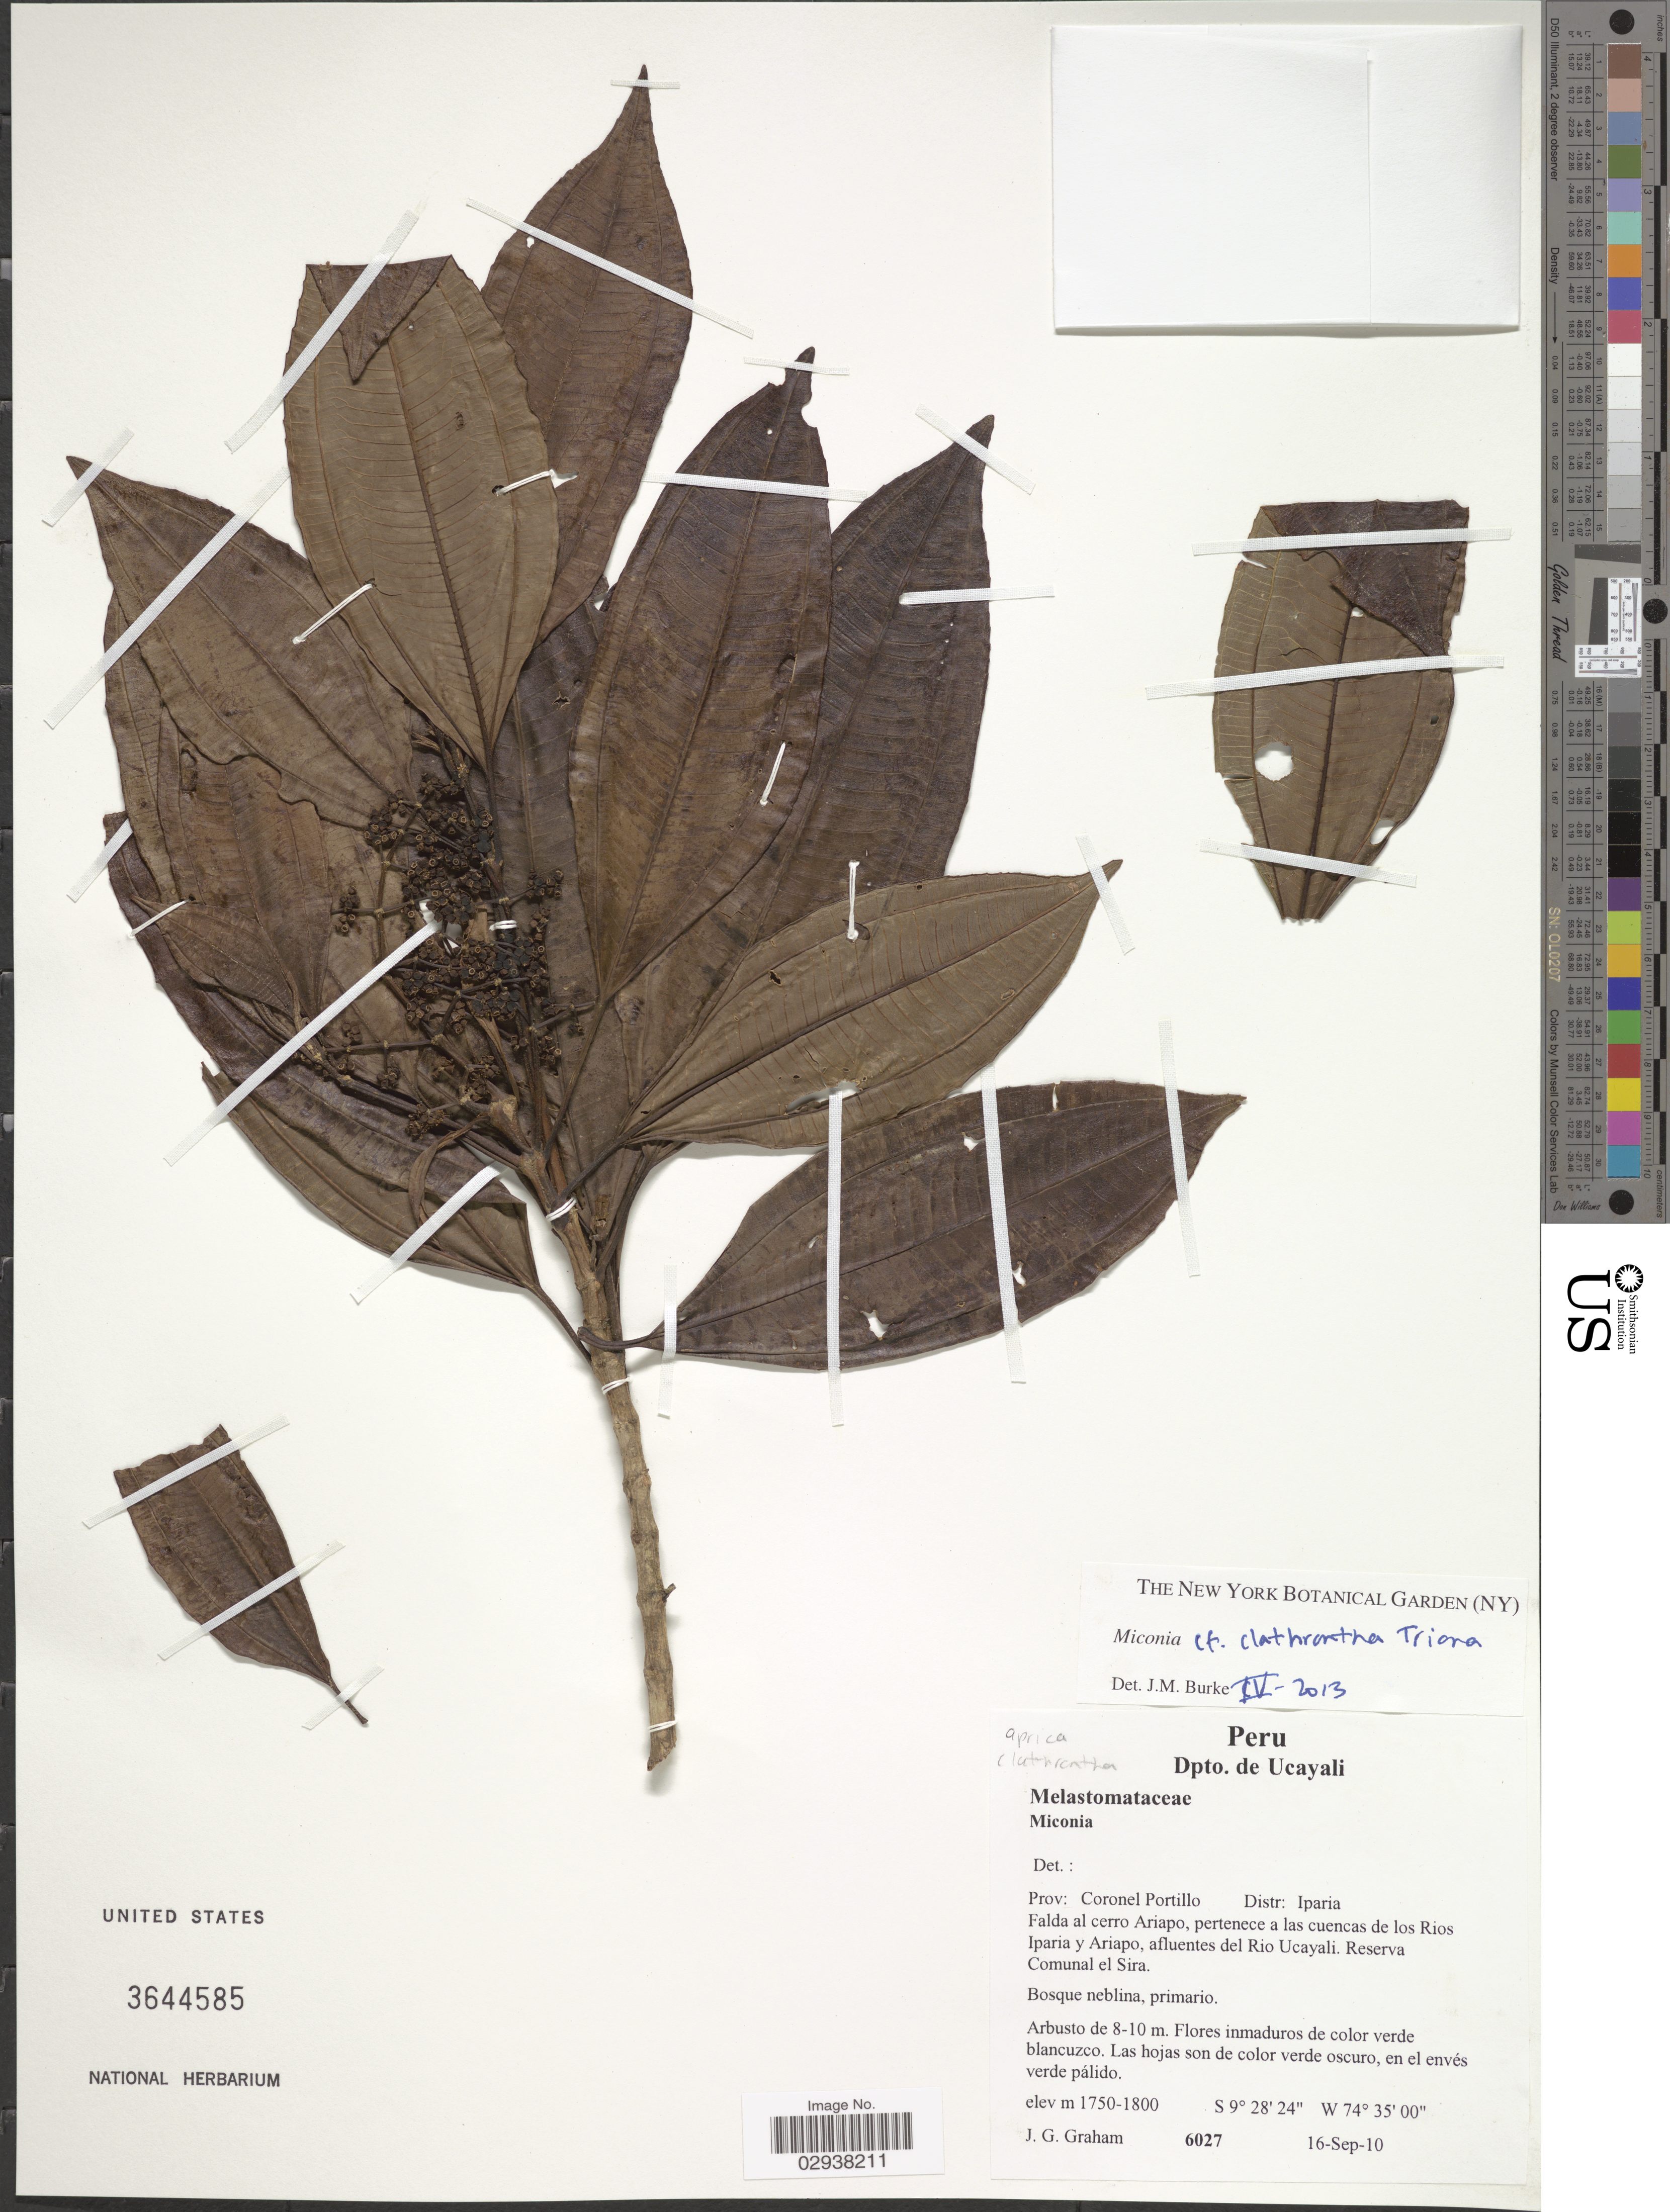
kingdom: Plantae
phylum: Tracheophyta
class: Magnoliopsida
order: Myrtales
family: Melastomataceae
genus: Miconia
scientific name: Miconia clathrantha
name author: Triana ex Cogn. in A. DC.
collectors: J. Graham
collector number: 6027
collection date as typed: Transcribed d/m/y: 16/9/10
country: Peru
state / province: Ucayali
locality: Dpto. de Ucayali. Prov: Coronel Portillo. Distr: Iparia. Falda al cerro Ariapo, pertenece a las cuencas de los Rios Iparia y Ariapo, afluentes del Rio Ucayali. Reserva Comunal el Sira.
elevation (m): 1750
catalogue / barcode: US 3644585